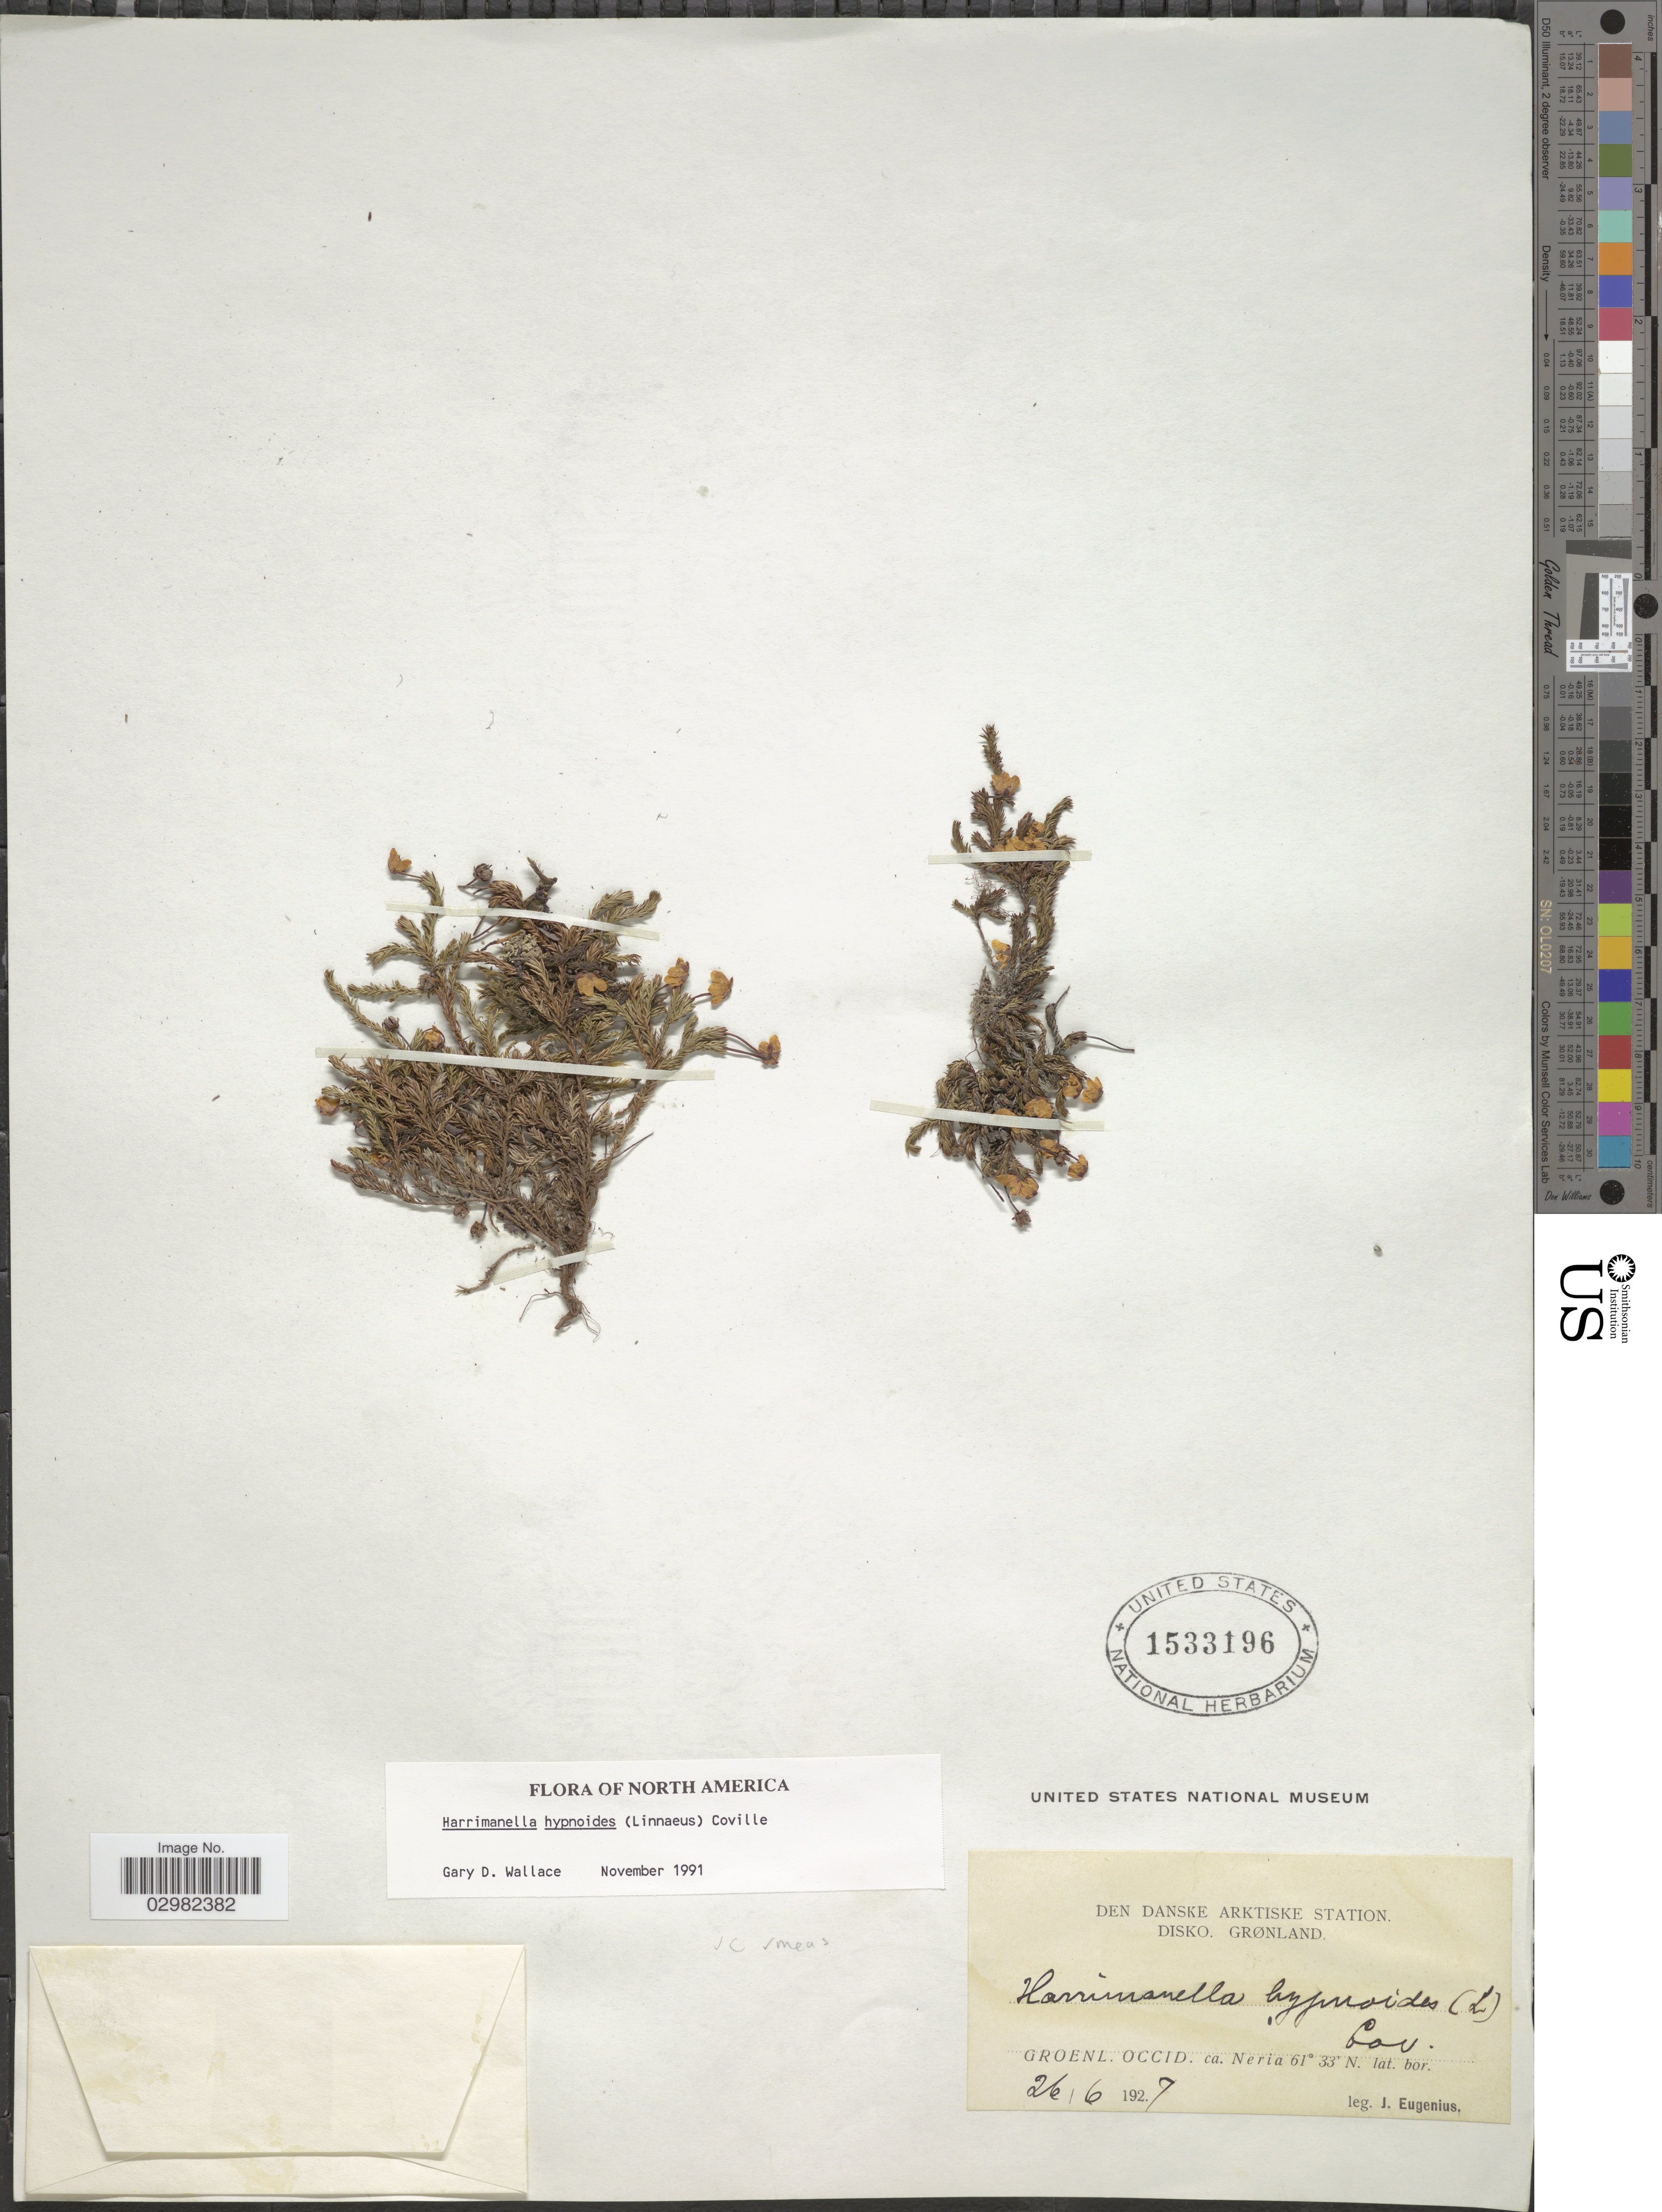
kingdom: Plantae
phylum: Tracheophyta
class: Magnoliopsida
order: Ericales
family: Ericaceae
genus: Harrimanella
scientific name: Harrimanella hypnoides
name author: (L.) Coville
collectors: J. Eugenius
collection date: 1927-06-26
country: Greenland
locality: Groenl. Occid, ca. Neria.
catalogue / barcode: US 1533196